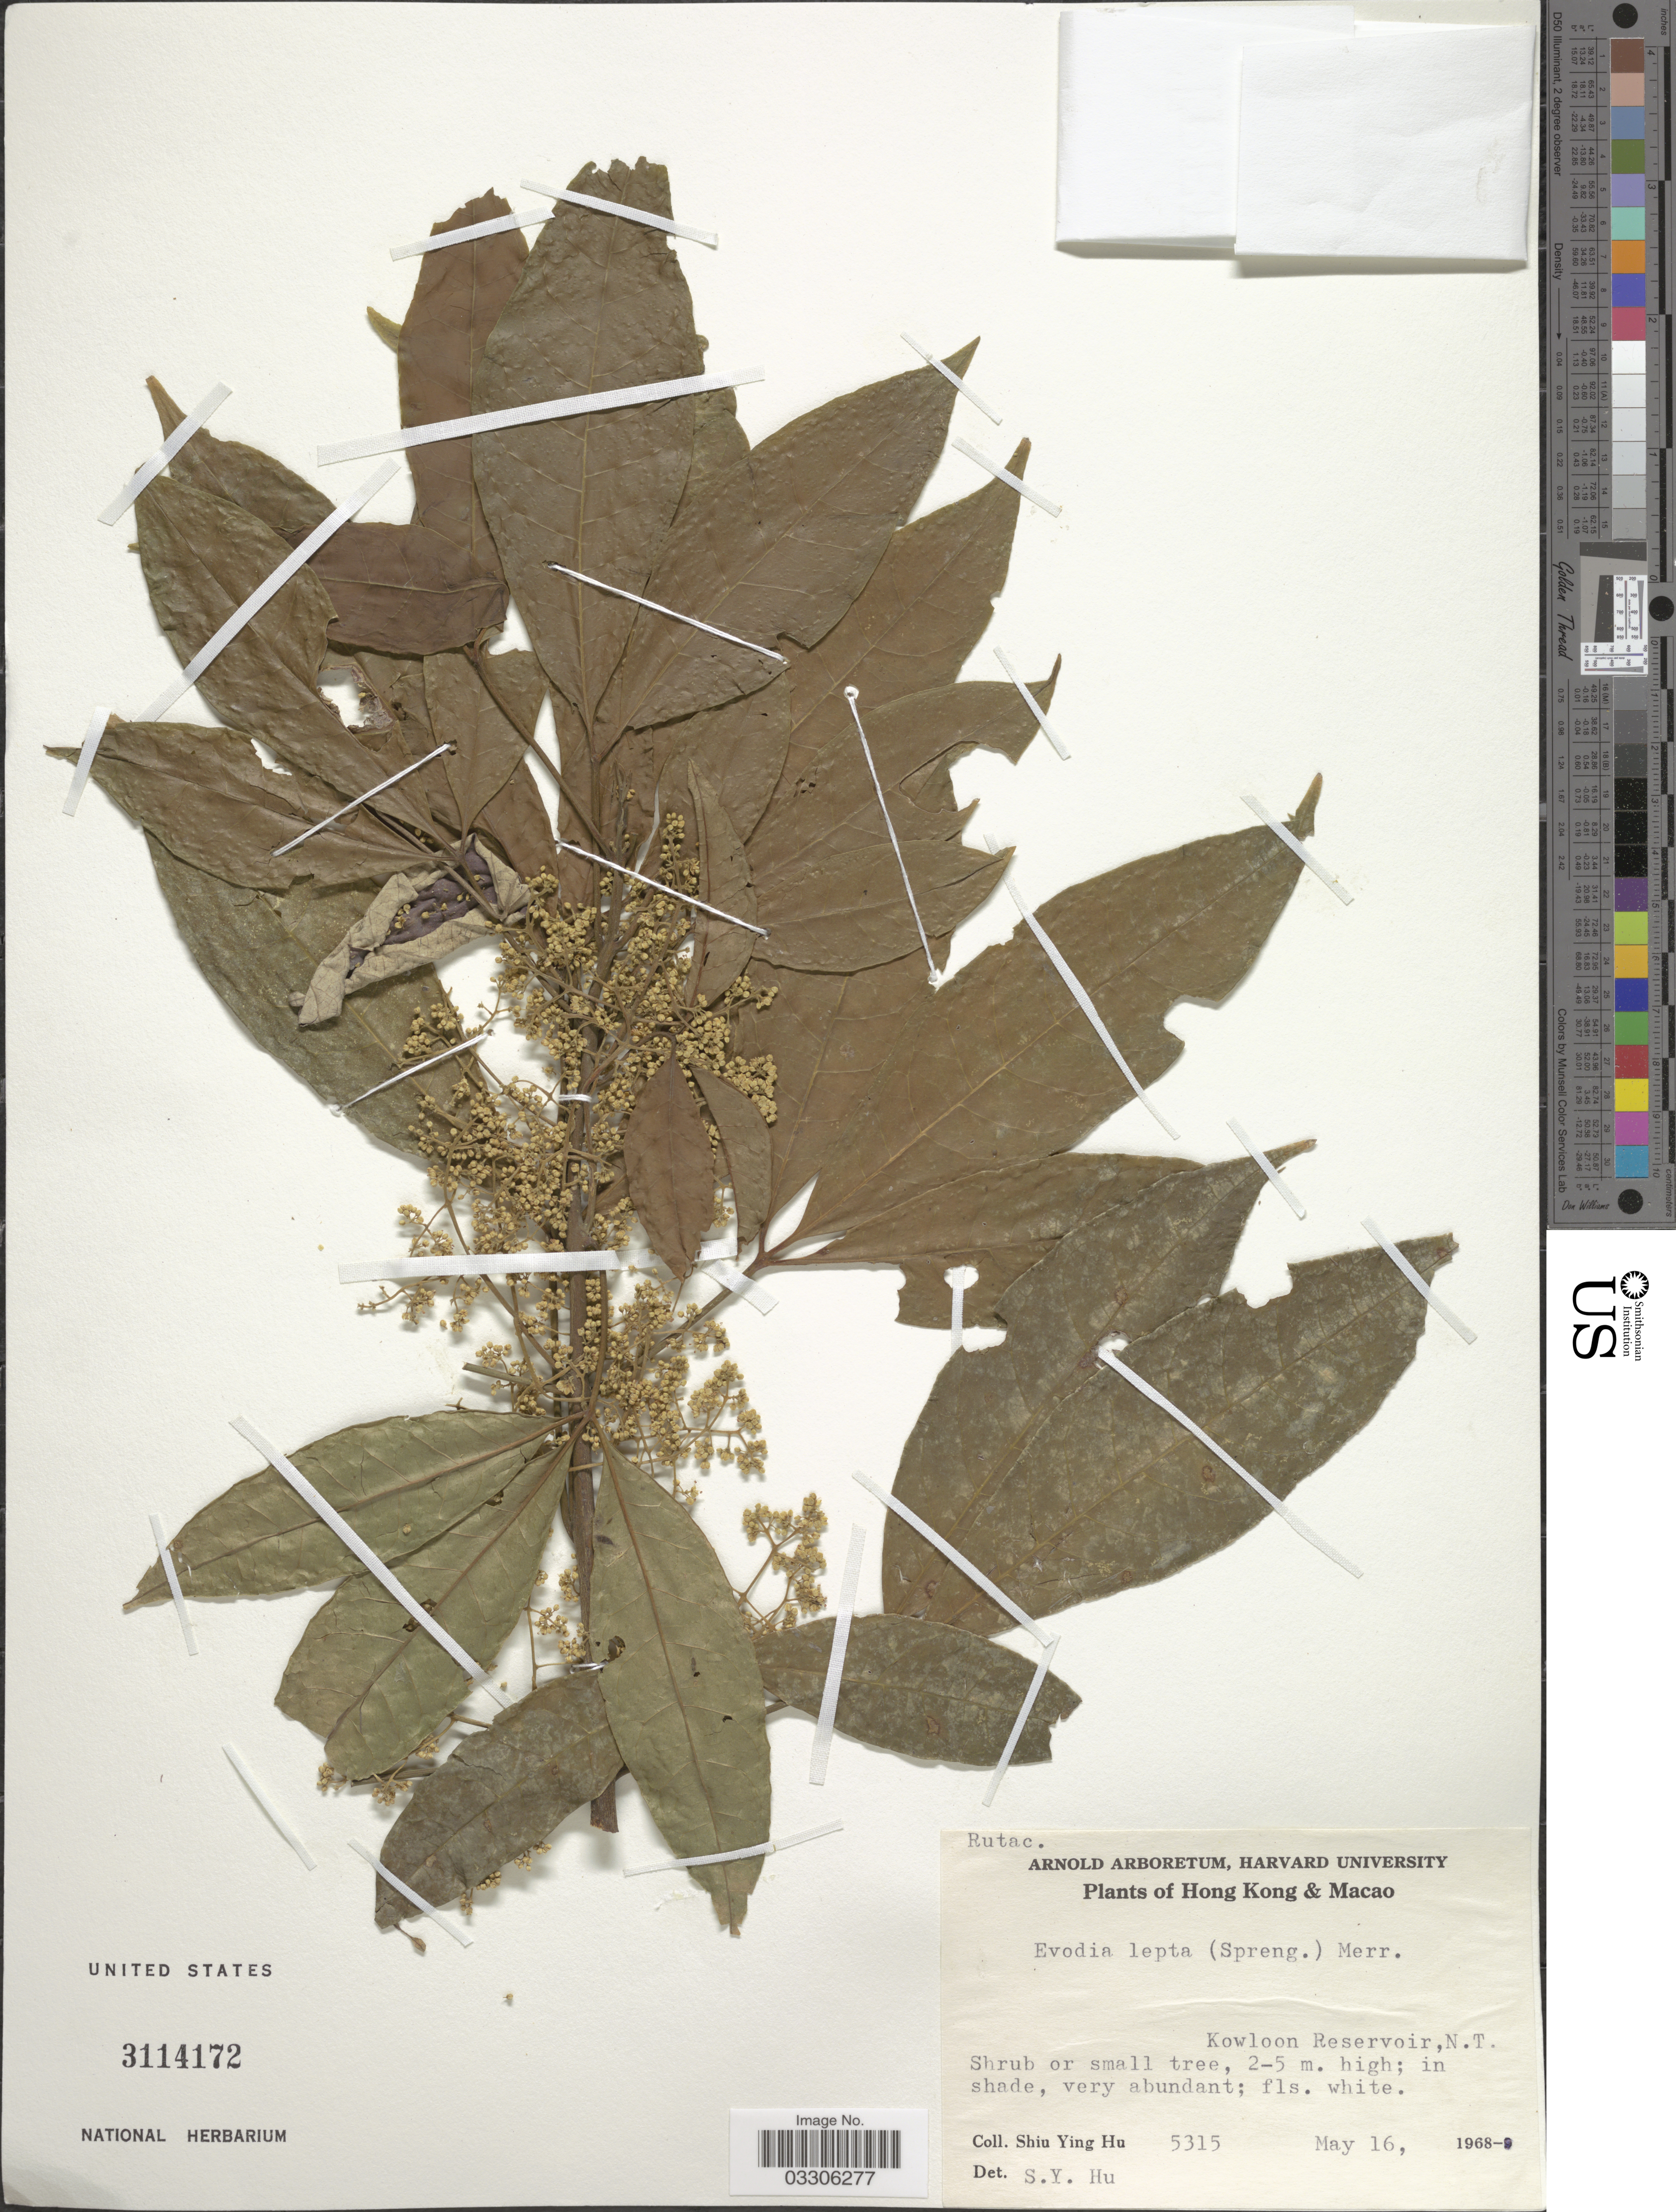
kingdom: Plantae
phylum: Tracheophyta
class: Magnoliopsida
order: Sapindales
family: Rutaceae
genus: Melicope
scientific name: Melicope pteleifolia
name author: (Champ. ex Benth.) T.G. Hartley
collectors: S. Y. Hu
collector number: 5315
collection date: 1968-05-16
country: China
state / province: Hong Kong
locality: Hong Kong & Macao. Kowloon Reservoir, N. T.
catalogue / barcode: US 3114172